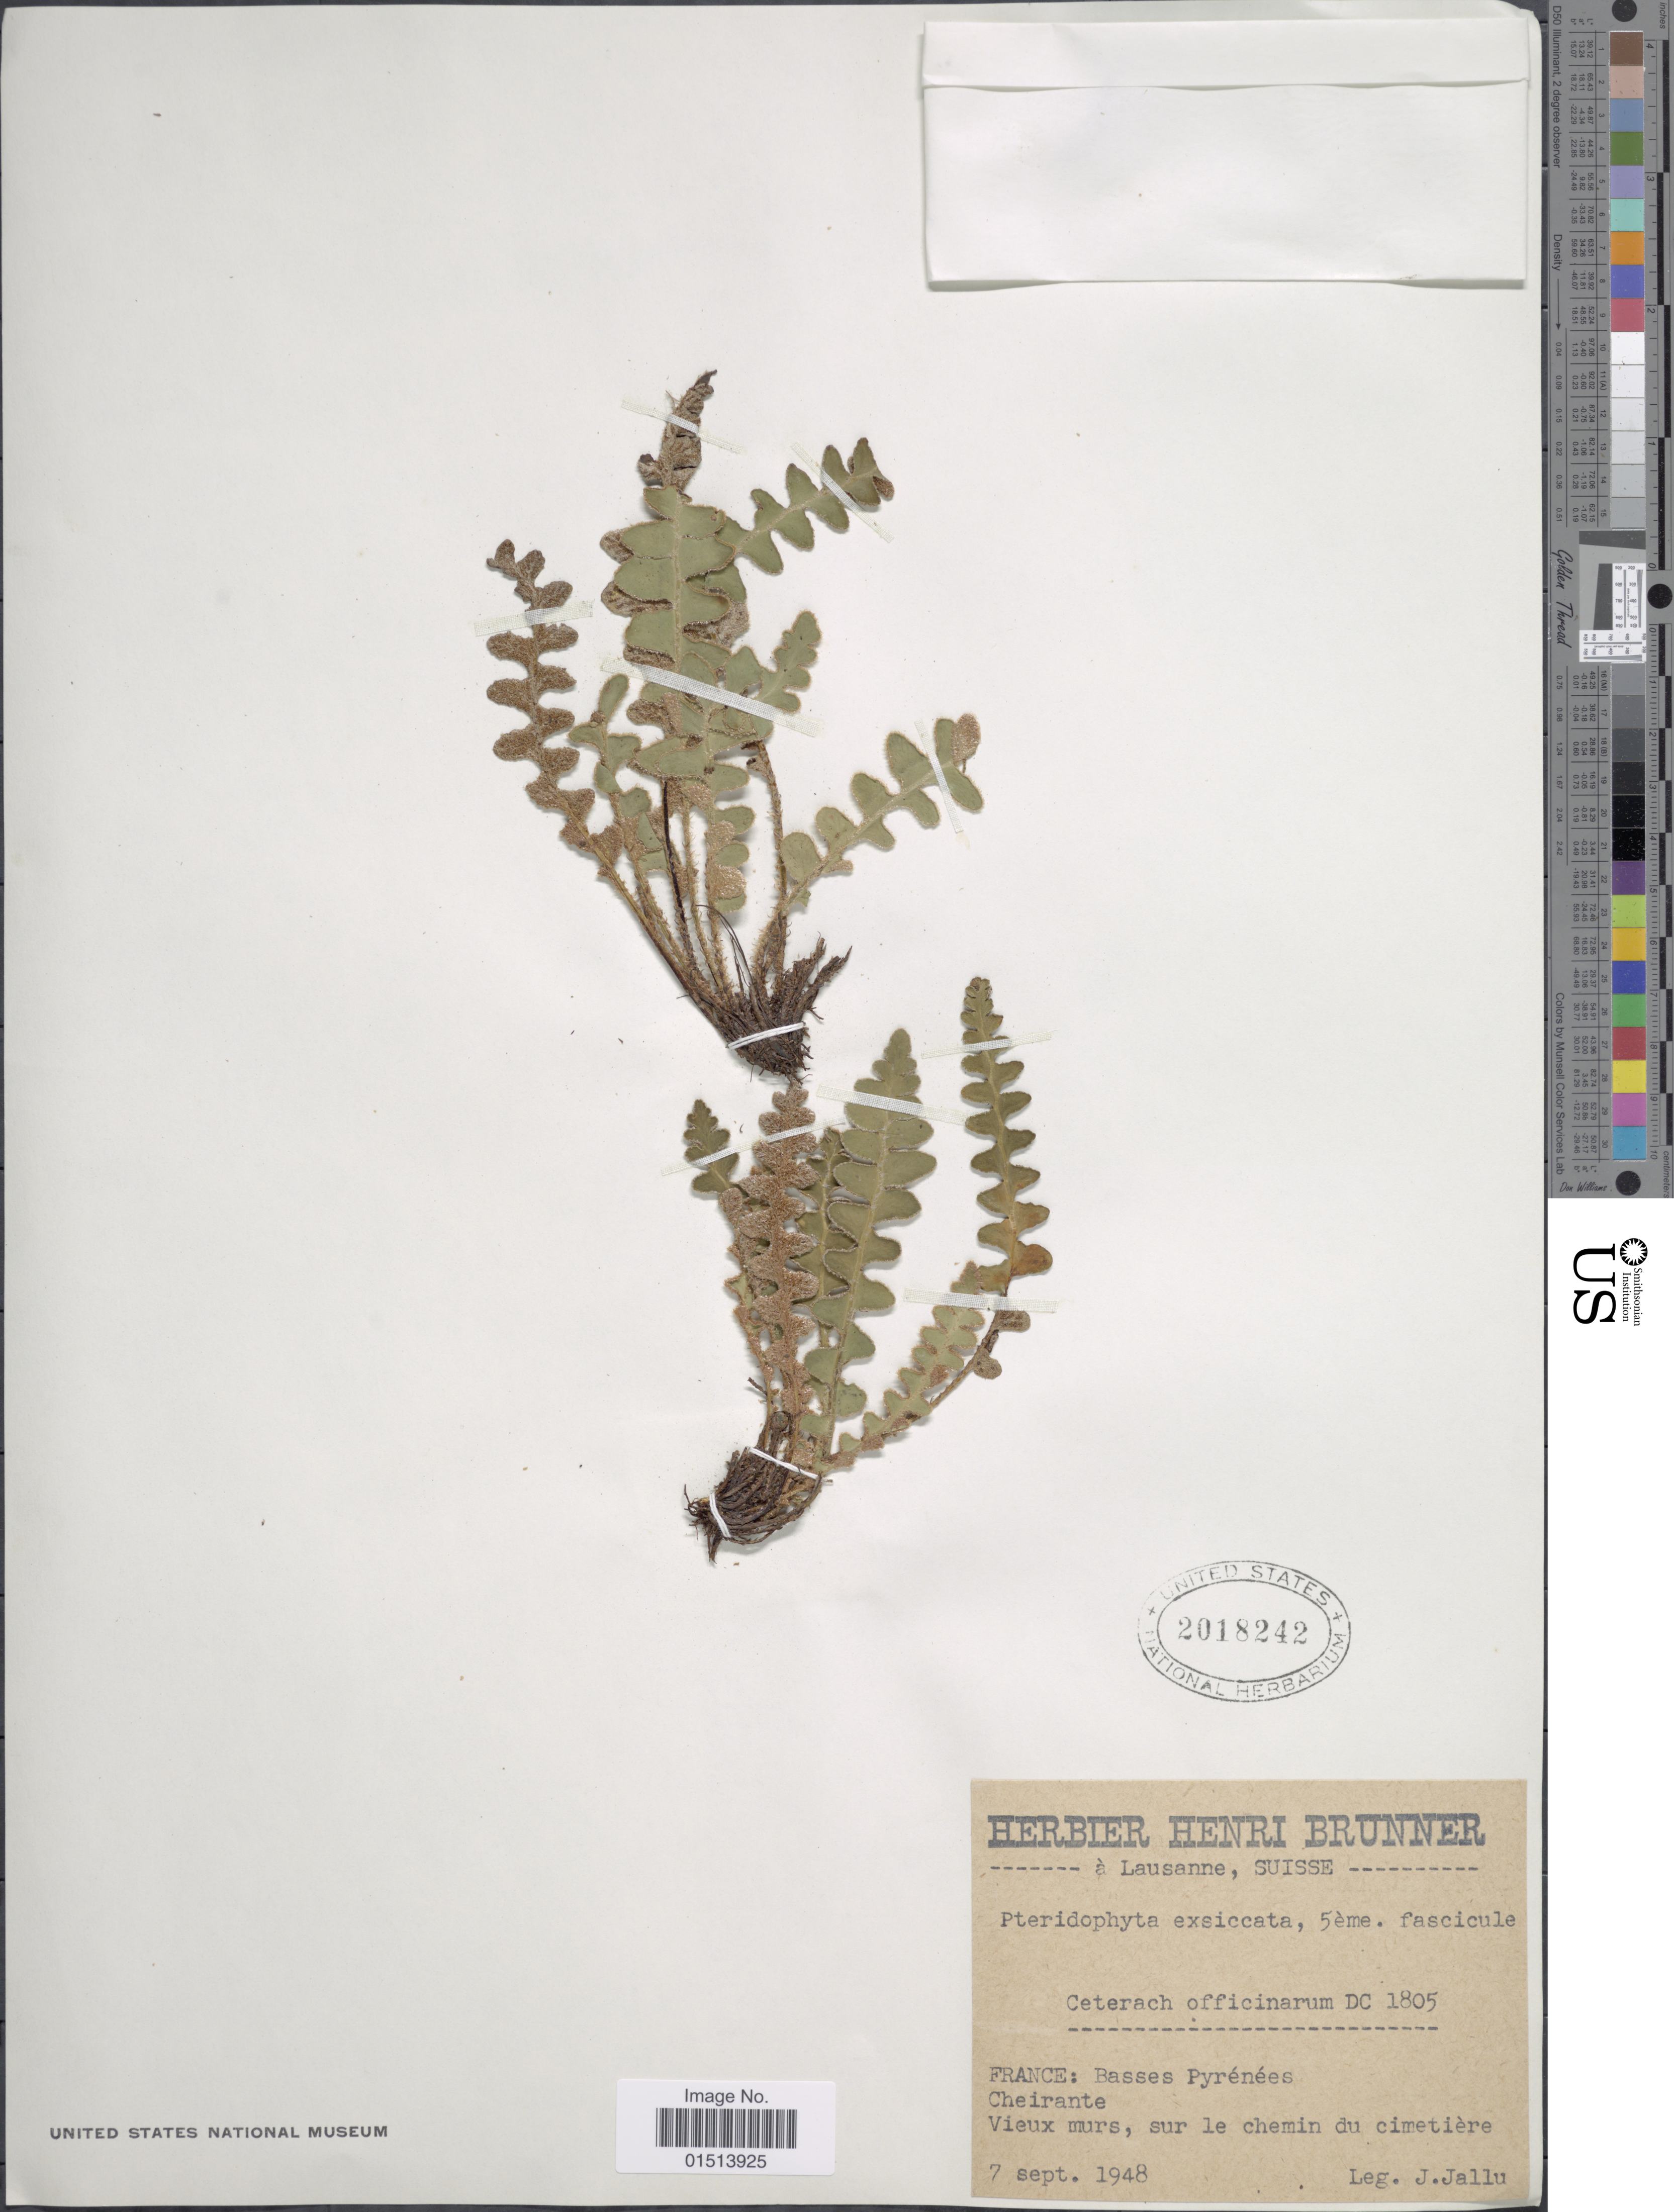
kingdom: Plantae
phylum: Tracheophyta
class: Polypodiopsida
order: Polypodiales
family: Aspleniaceae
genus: Asplenium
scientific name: Asplenium officinarum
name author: DC.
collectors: J. Jallu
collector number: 1805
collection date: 1948-09-07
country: France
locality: France: Basses Pyrenees, Cheirante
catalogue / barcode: US 2018242